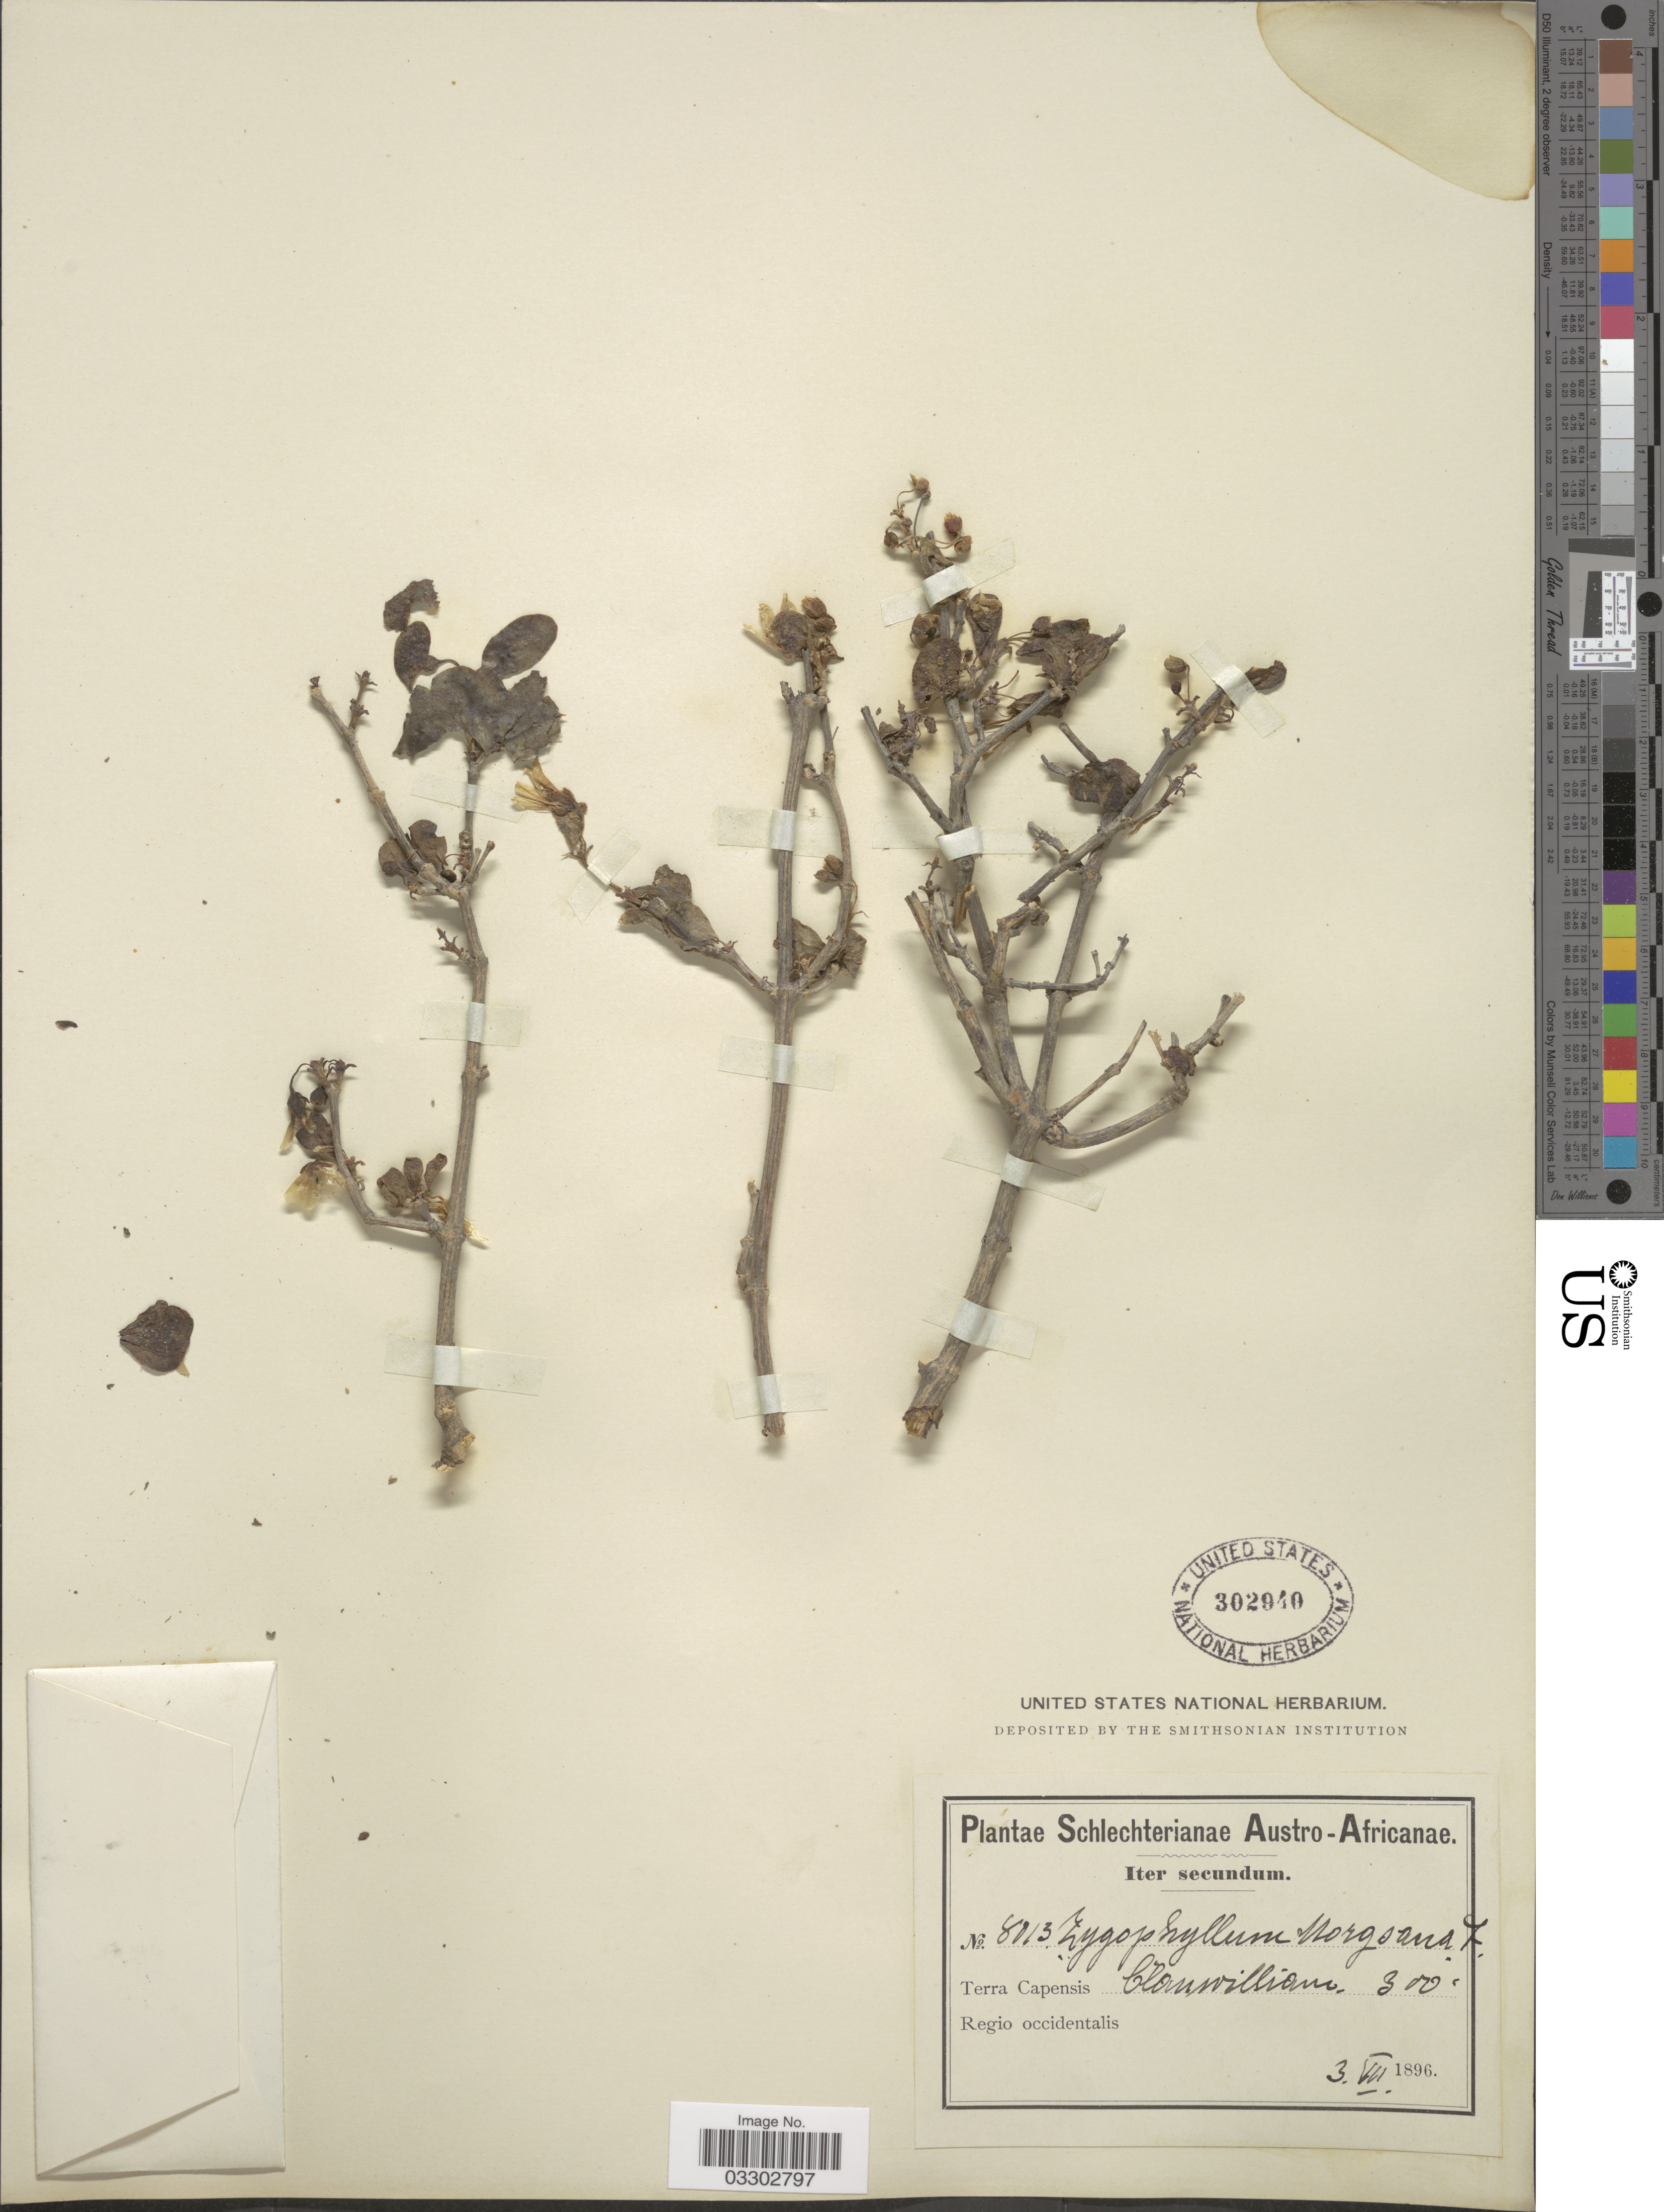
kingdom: Plantae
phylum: Tracheophyta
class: Magnoliopsida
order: Zygophyllales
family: Zygophyllaceae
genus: Roepera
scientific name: Roepera morgsana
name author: (L.) Beier & Thulin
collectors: Schlechter, --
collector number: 8013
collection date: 1896-07-03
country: South Africa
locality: Austro-Africanae. Terra Capensis Clanwilliam. Regio occidentalis.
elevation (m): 91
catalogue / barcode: US 302940